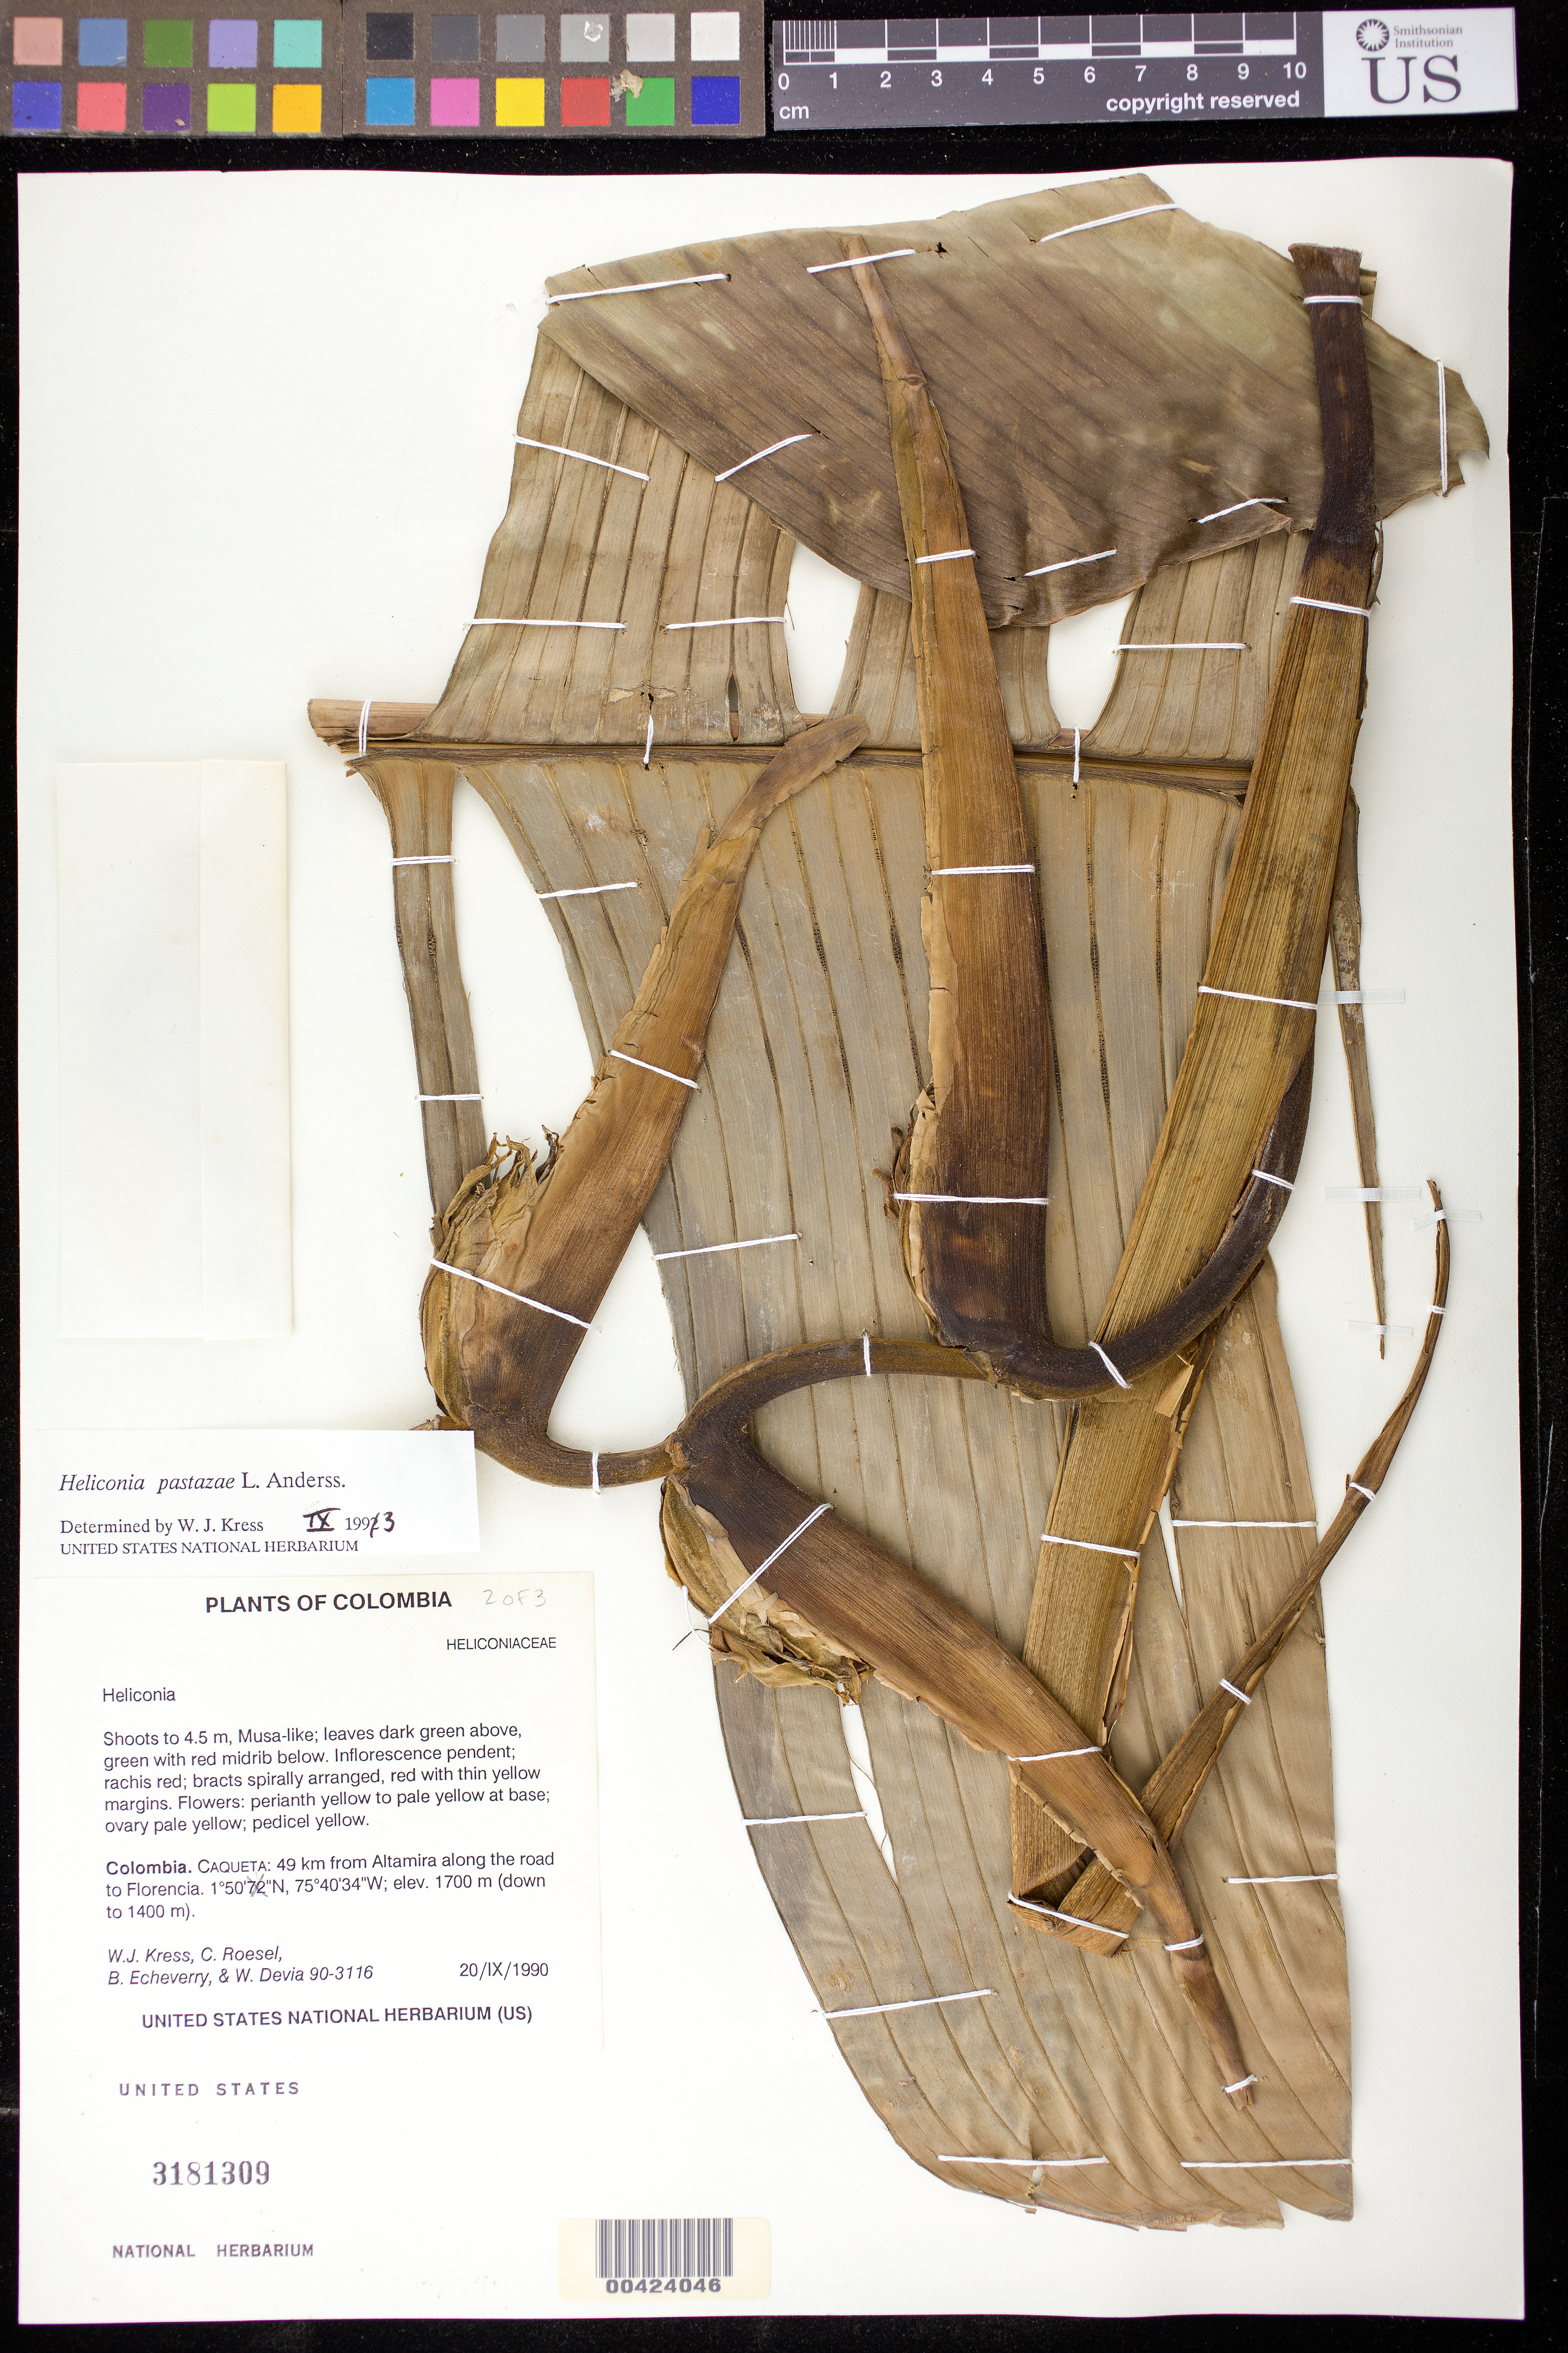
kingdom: Plantae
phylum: Tracheophyta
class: Liliopsida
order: Zingiberales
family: Heliconiaceae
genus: Heliconia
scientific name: Heliconia pastazae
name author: L. Andersson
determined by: Kress, W. J., (US), Smithsonian Institution - National Museum of Natural History (UNITED STATES)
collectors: W. J. Kress, C. S. Roesel, B. Echeverry & W. Devia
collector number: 90-3116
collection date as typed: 20 Sep 1990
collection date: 1990-09-20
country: Colombia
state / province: Caquetá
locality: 49 km from Altamira along road to Florencia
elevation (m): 1700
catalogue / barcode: US 3181309